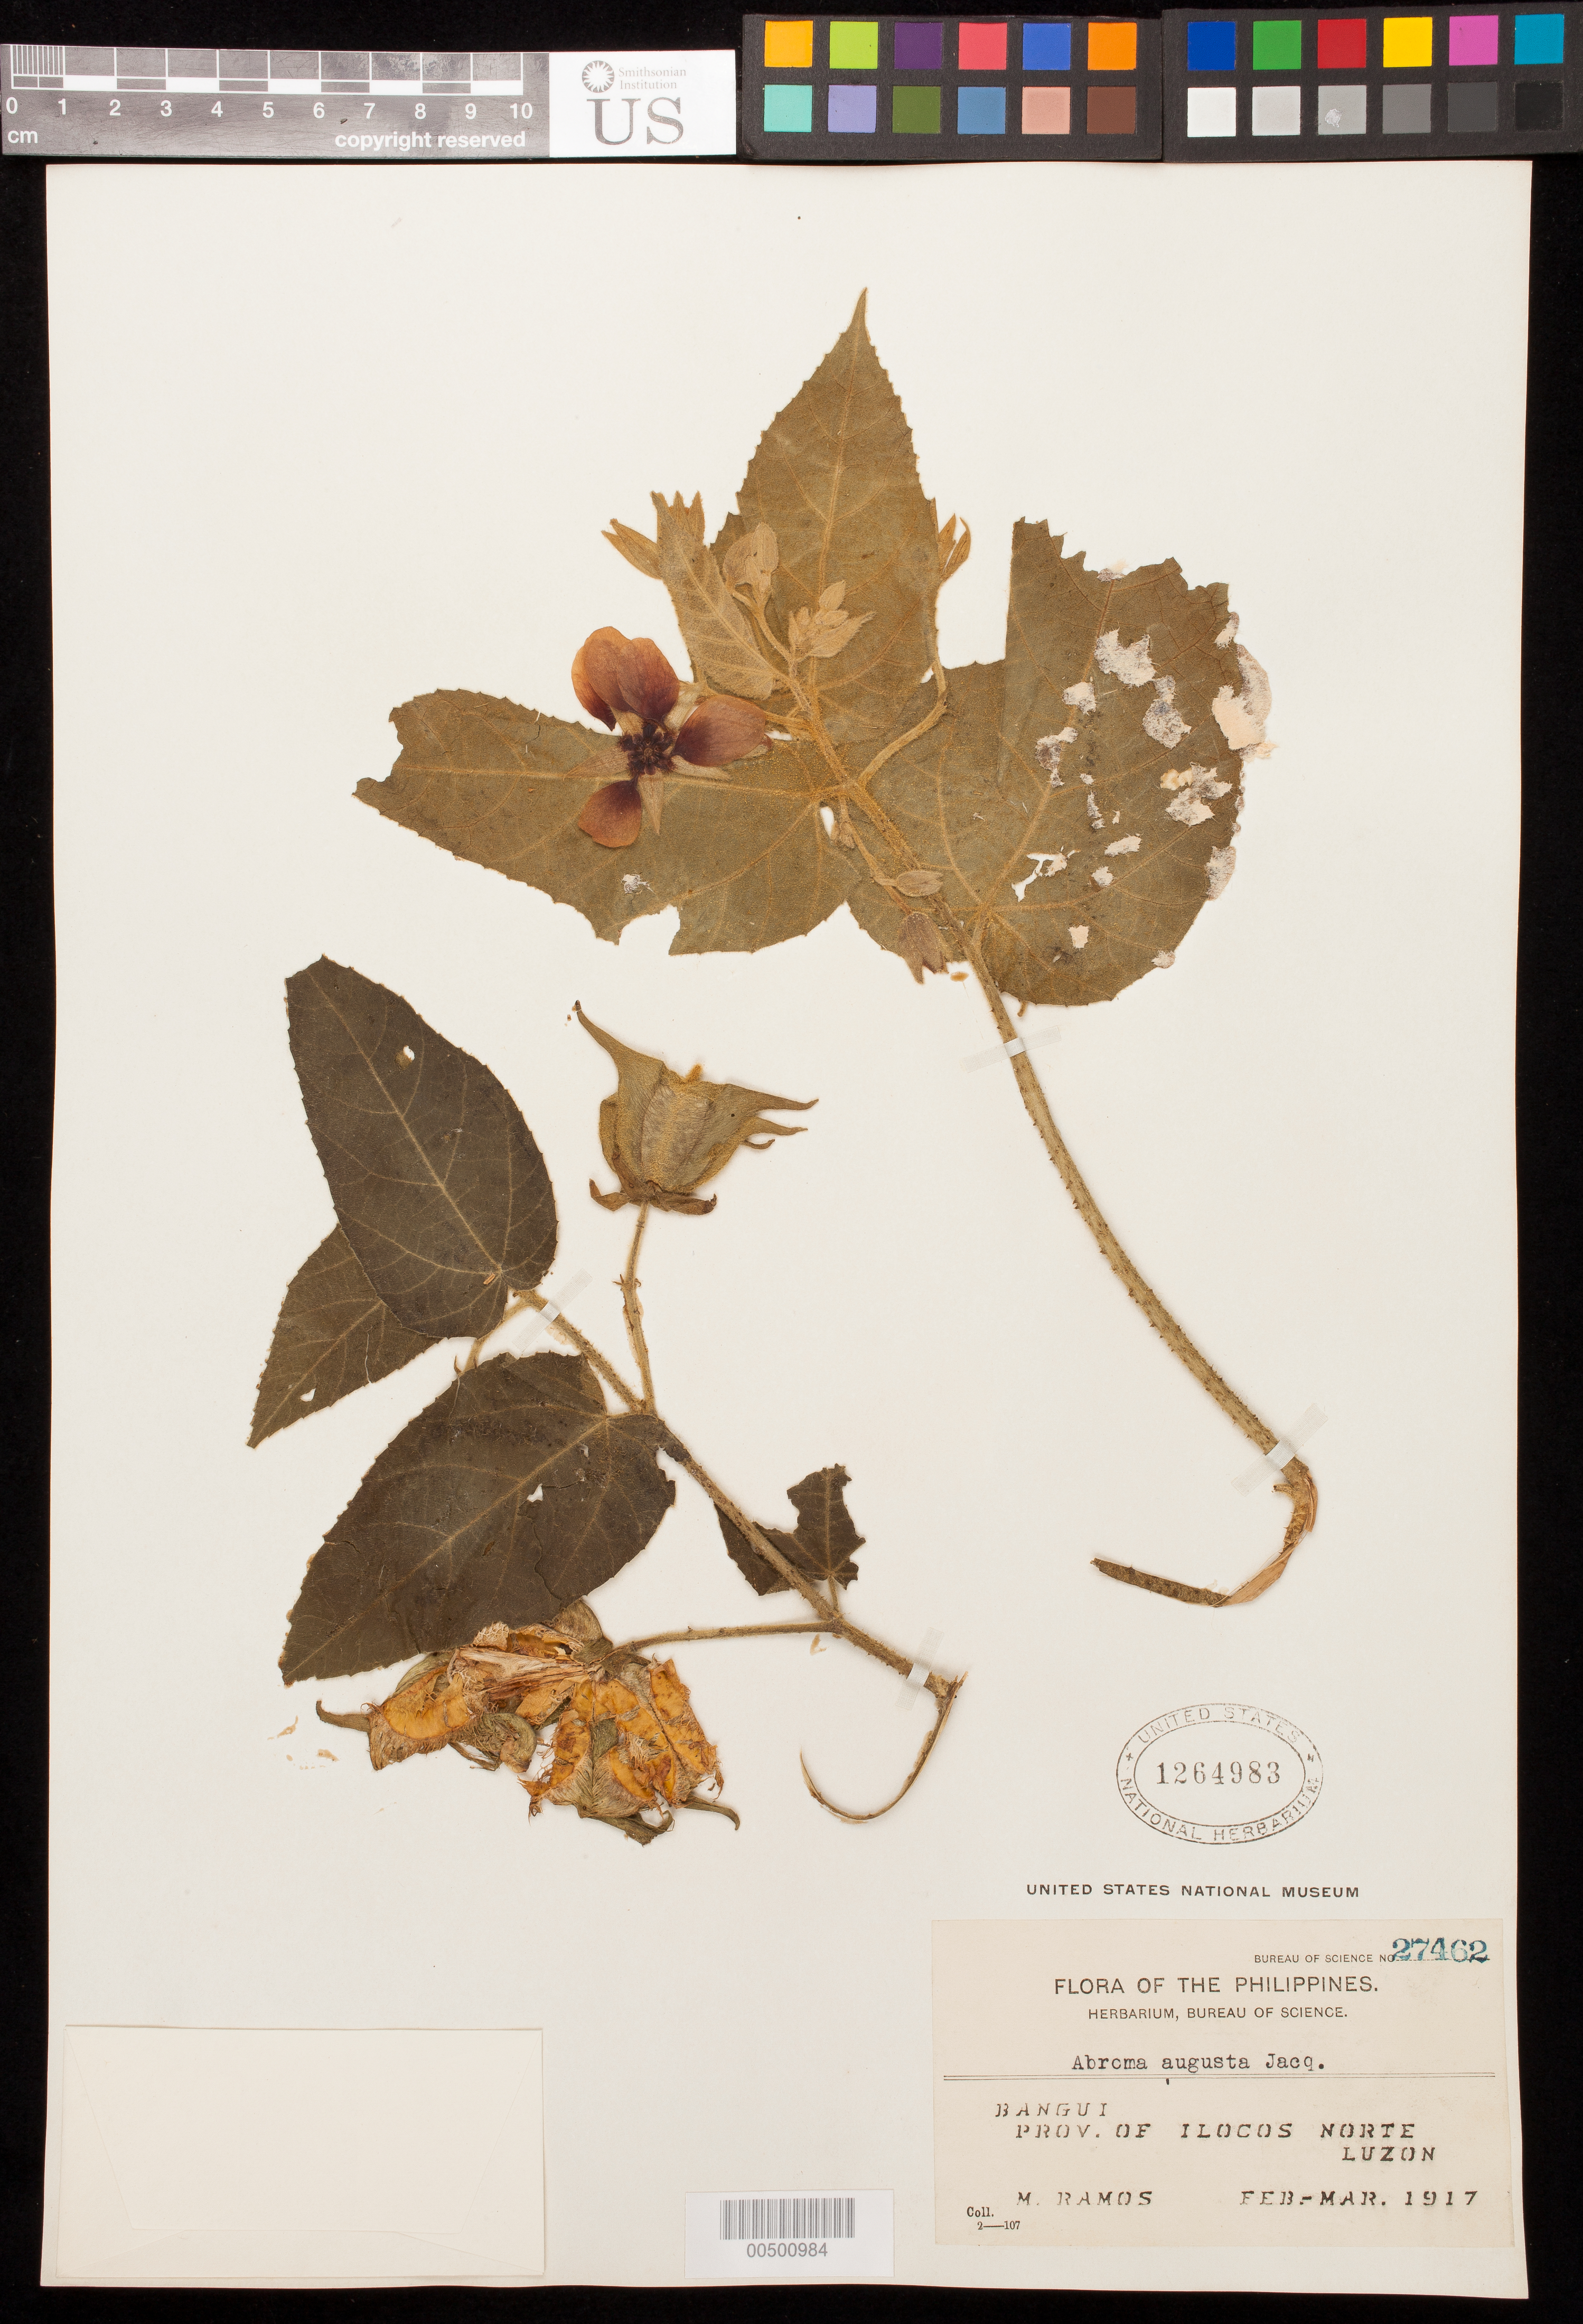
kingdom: Plantae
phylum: Tracheophyta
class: Magnoliopsida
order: Malvales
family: Malvaceae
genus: Abroma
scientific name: Abroma augusta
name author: (L.) L. f.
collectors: M. Ramos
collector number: Bur. Sci. 27462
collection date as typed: Feb 1917 to -- Mar 1917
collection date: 1917-02/1917-03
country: Philippines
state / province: Ilocos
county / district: Ilocos Norte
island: Luzon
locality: Bangui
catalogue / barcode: US 1264983